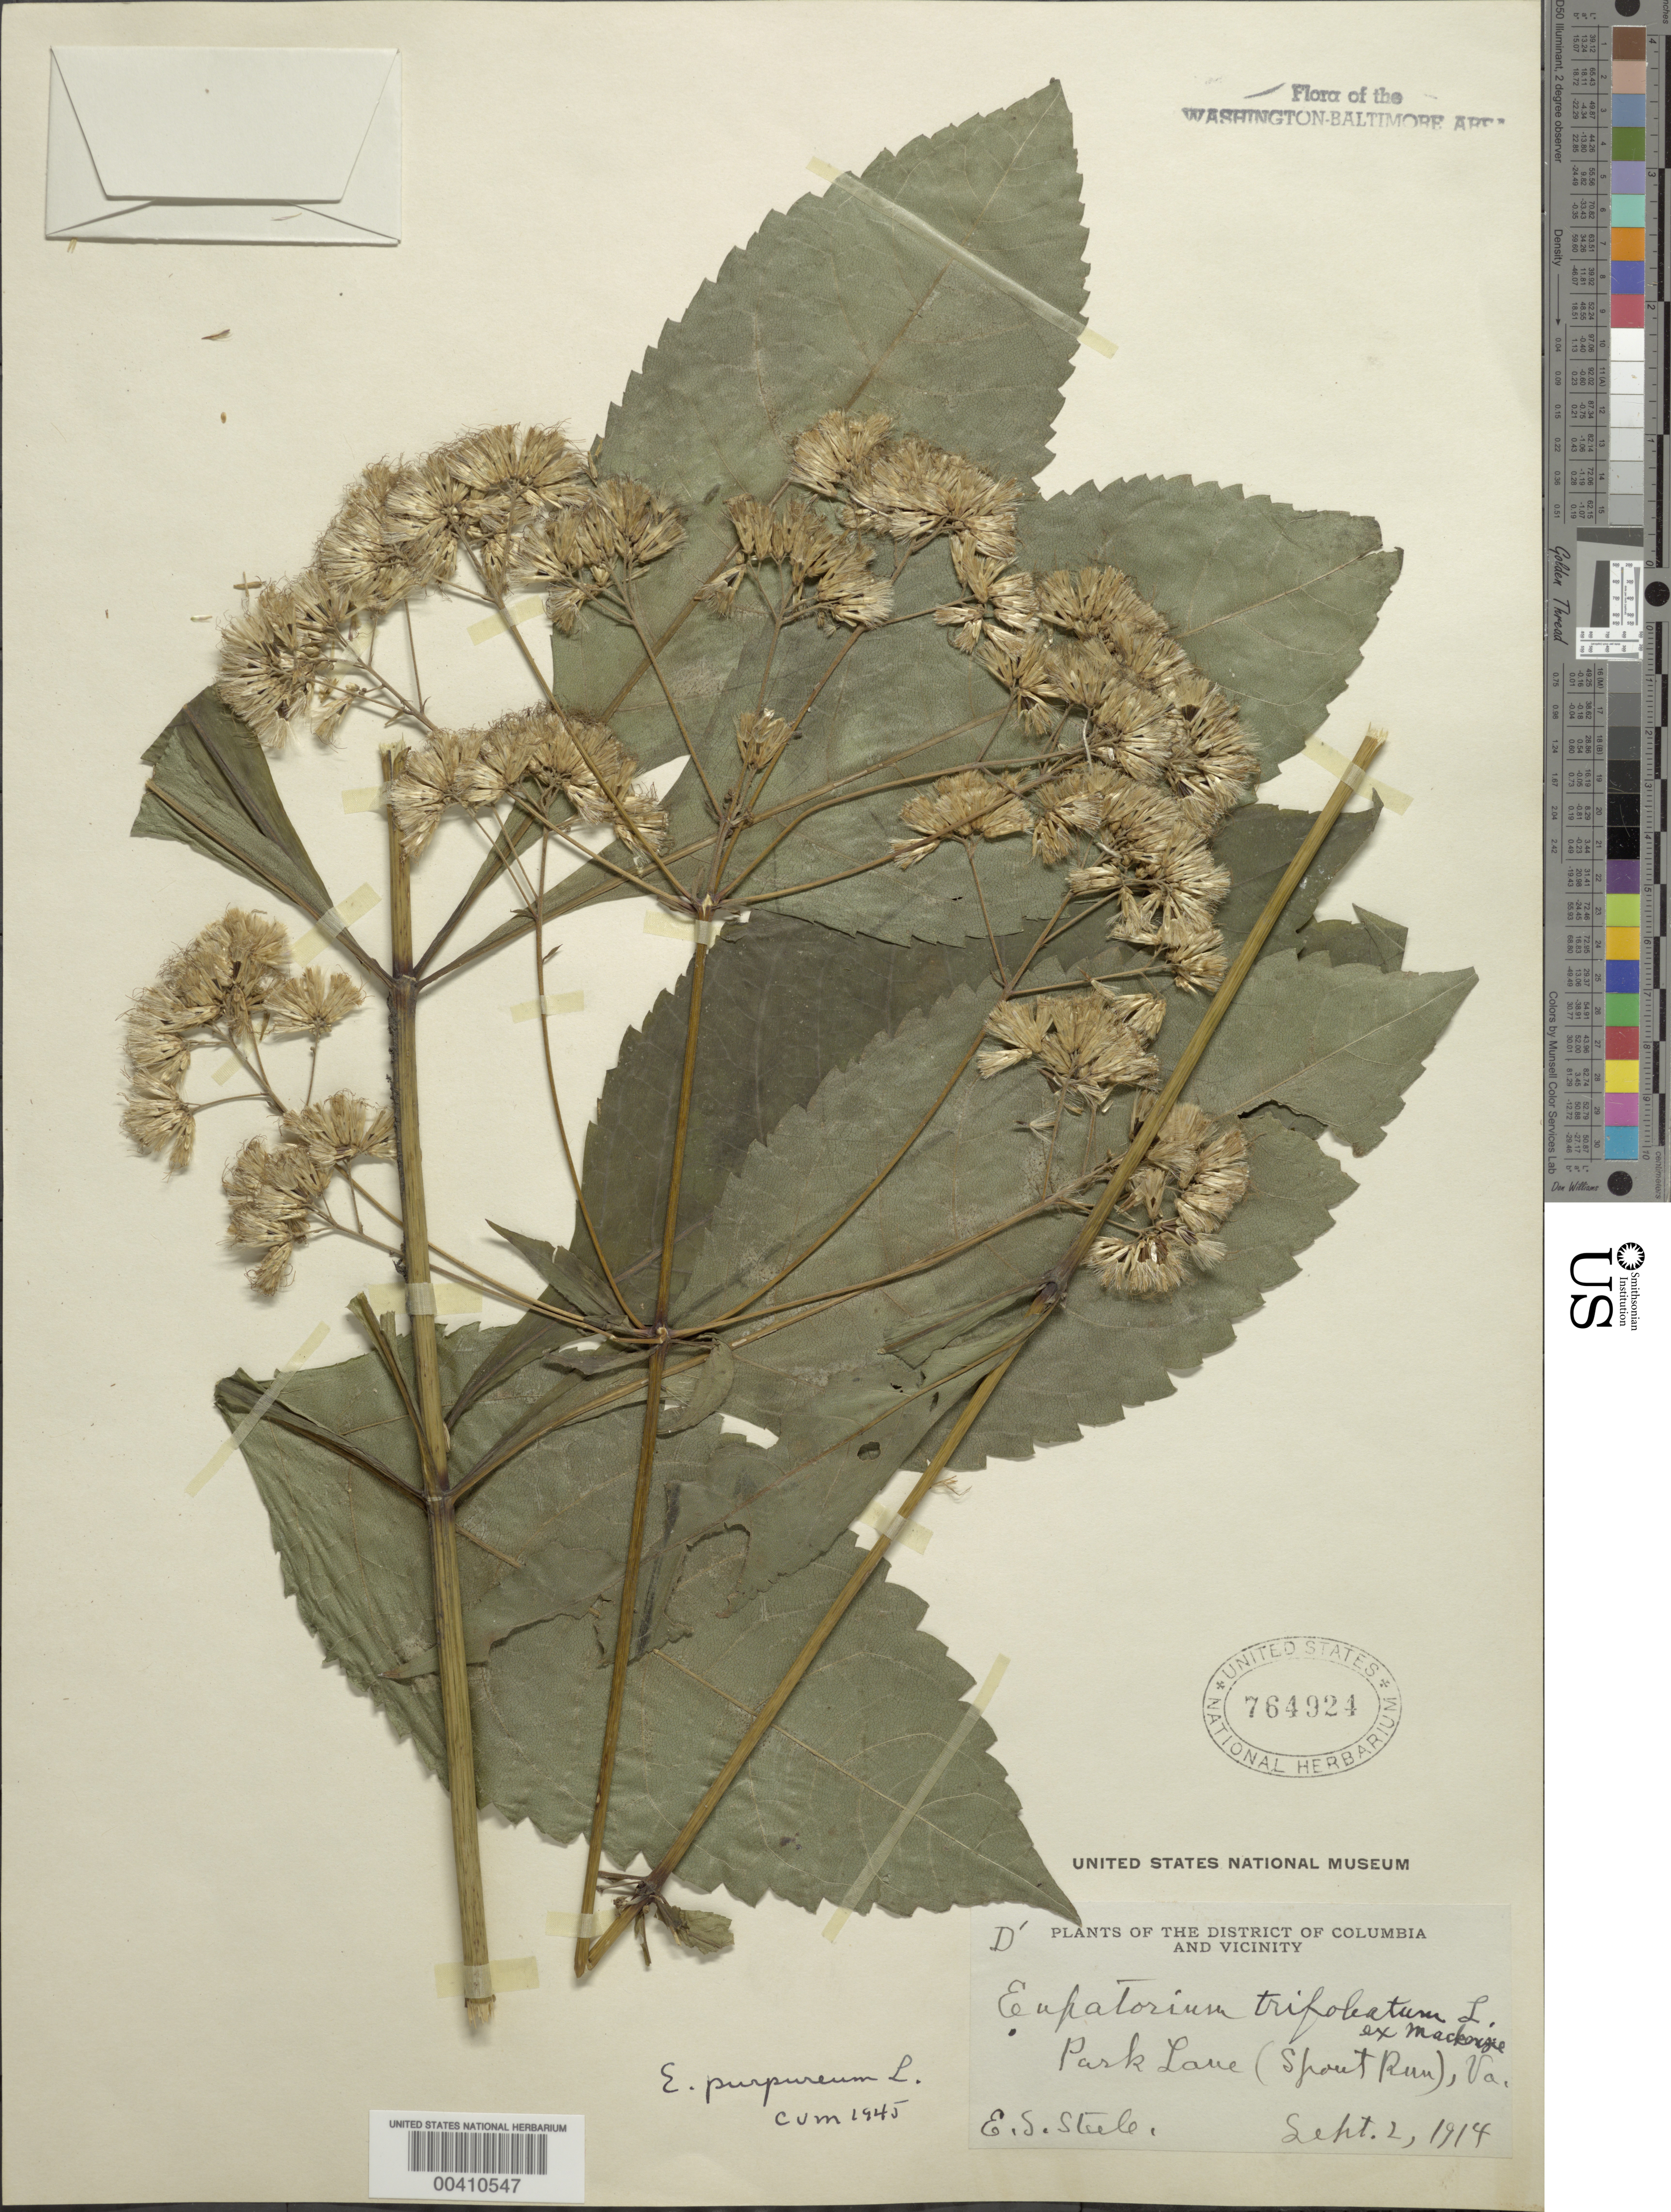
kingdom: Plantae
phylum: Tracheophyta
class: Magnoliopsida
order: Asterales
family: Asteraceae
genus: Eupatorium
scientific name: Eupatorium purpureum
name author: (L.) E.E. Lamont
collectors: E. Steele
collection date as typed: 02 Sep 1914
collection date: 1914-09-02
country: United States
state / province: Virginia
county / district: Fairfax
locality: Spouts Run, Park Lane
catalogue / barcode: US 764924